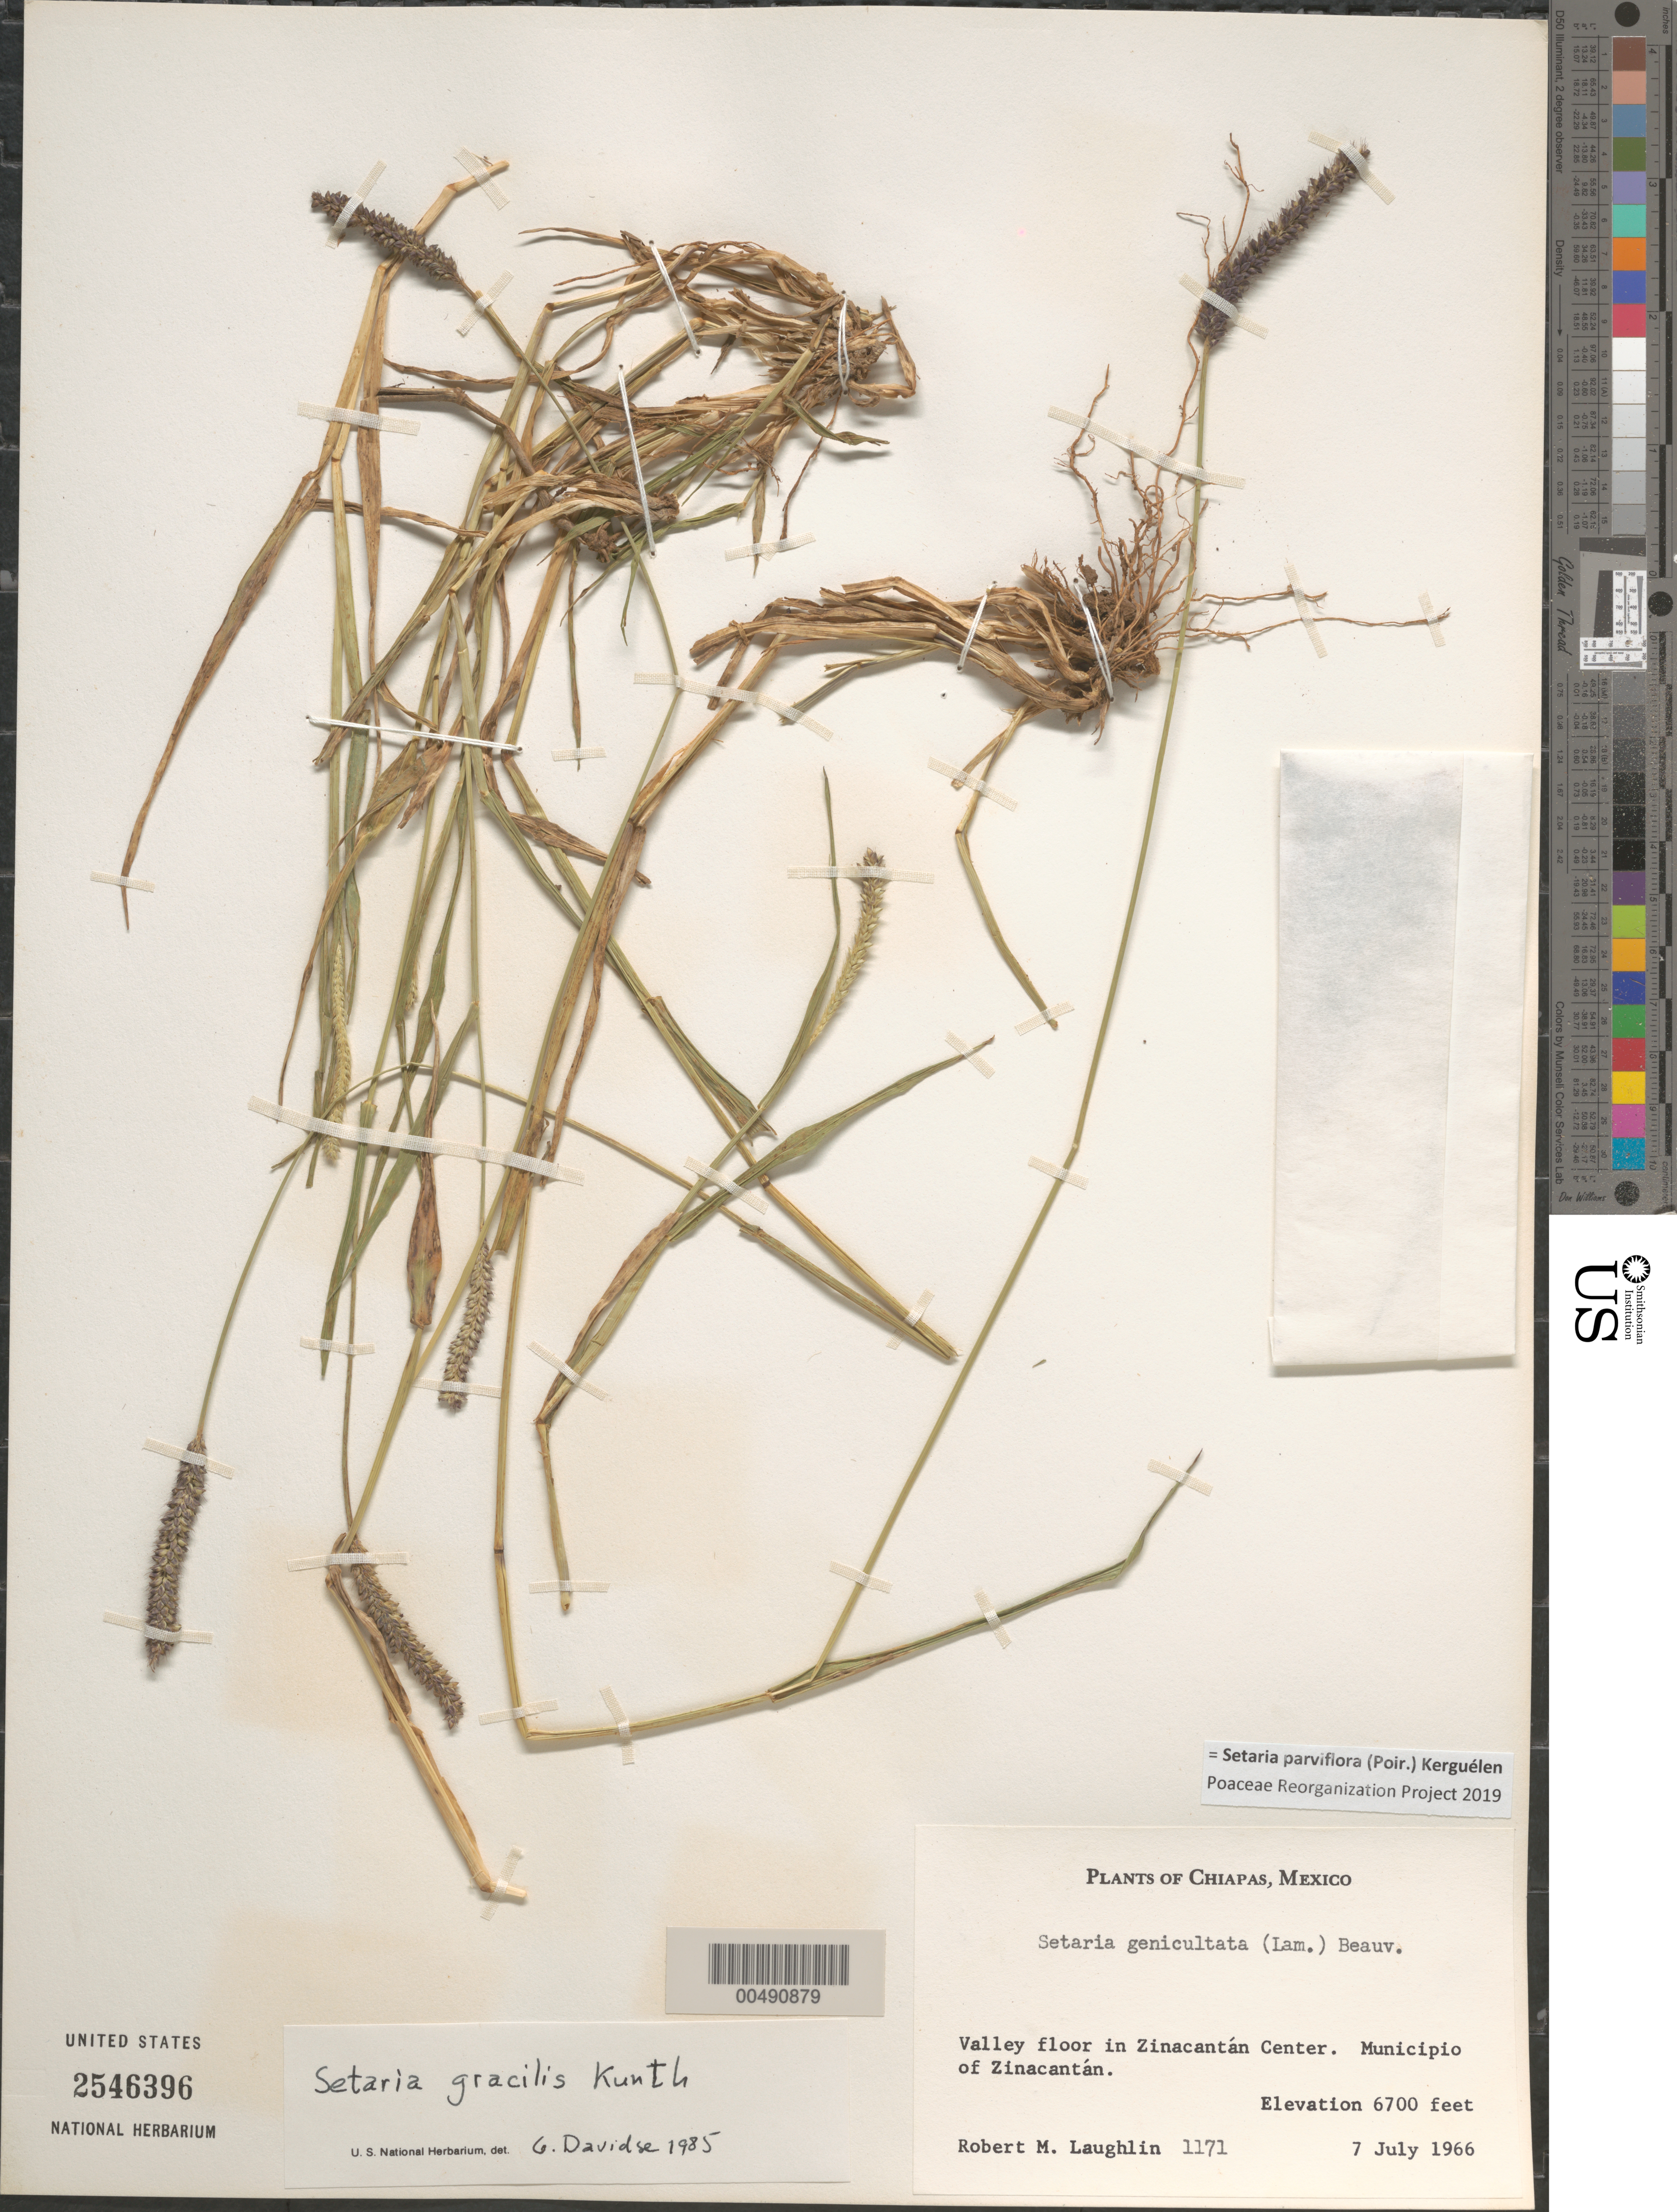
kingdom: Plantae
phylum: Tracheophyta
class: Liliopsida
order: Poales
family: Poaceae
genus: Setaria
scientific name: Setaria parviflora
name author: (Poir.) Kerguélen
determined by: Poaceae Reorganization Project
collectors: R. M. Laughlin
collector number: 1171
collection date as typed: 7 Jul 1966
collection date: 1966-07-07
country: Mexico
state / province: Chiapas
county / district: Zinacantán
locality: Valley floor in Zinacantán Center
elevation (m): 2042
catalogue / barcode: US 2546396